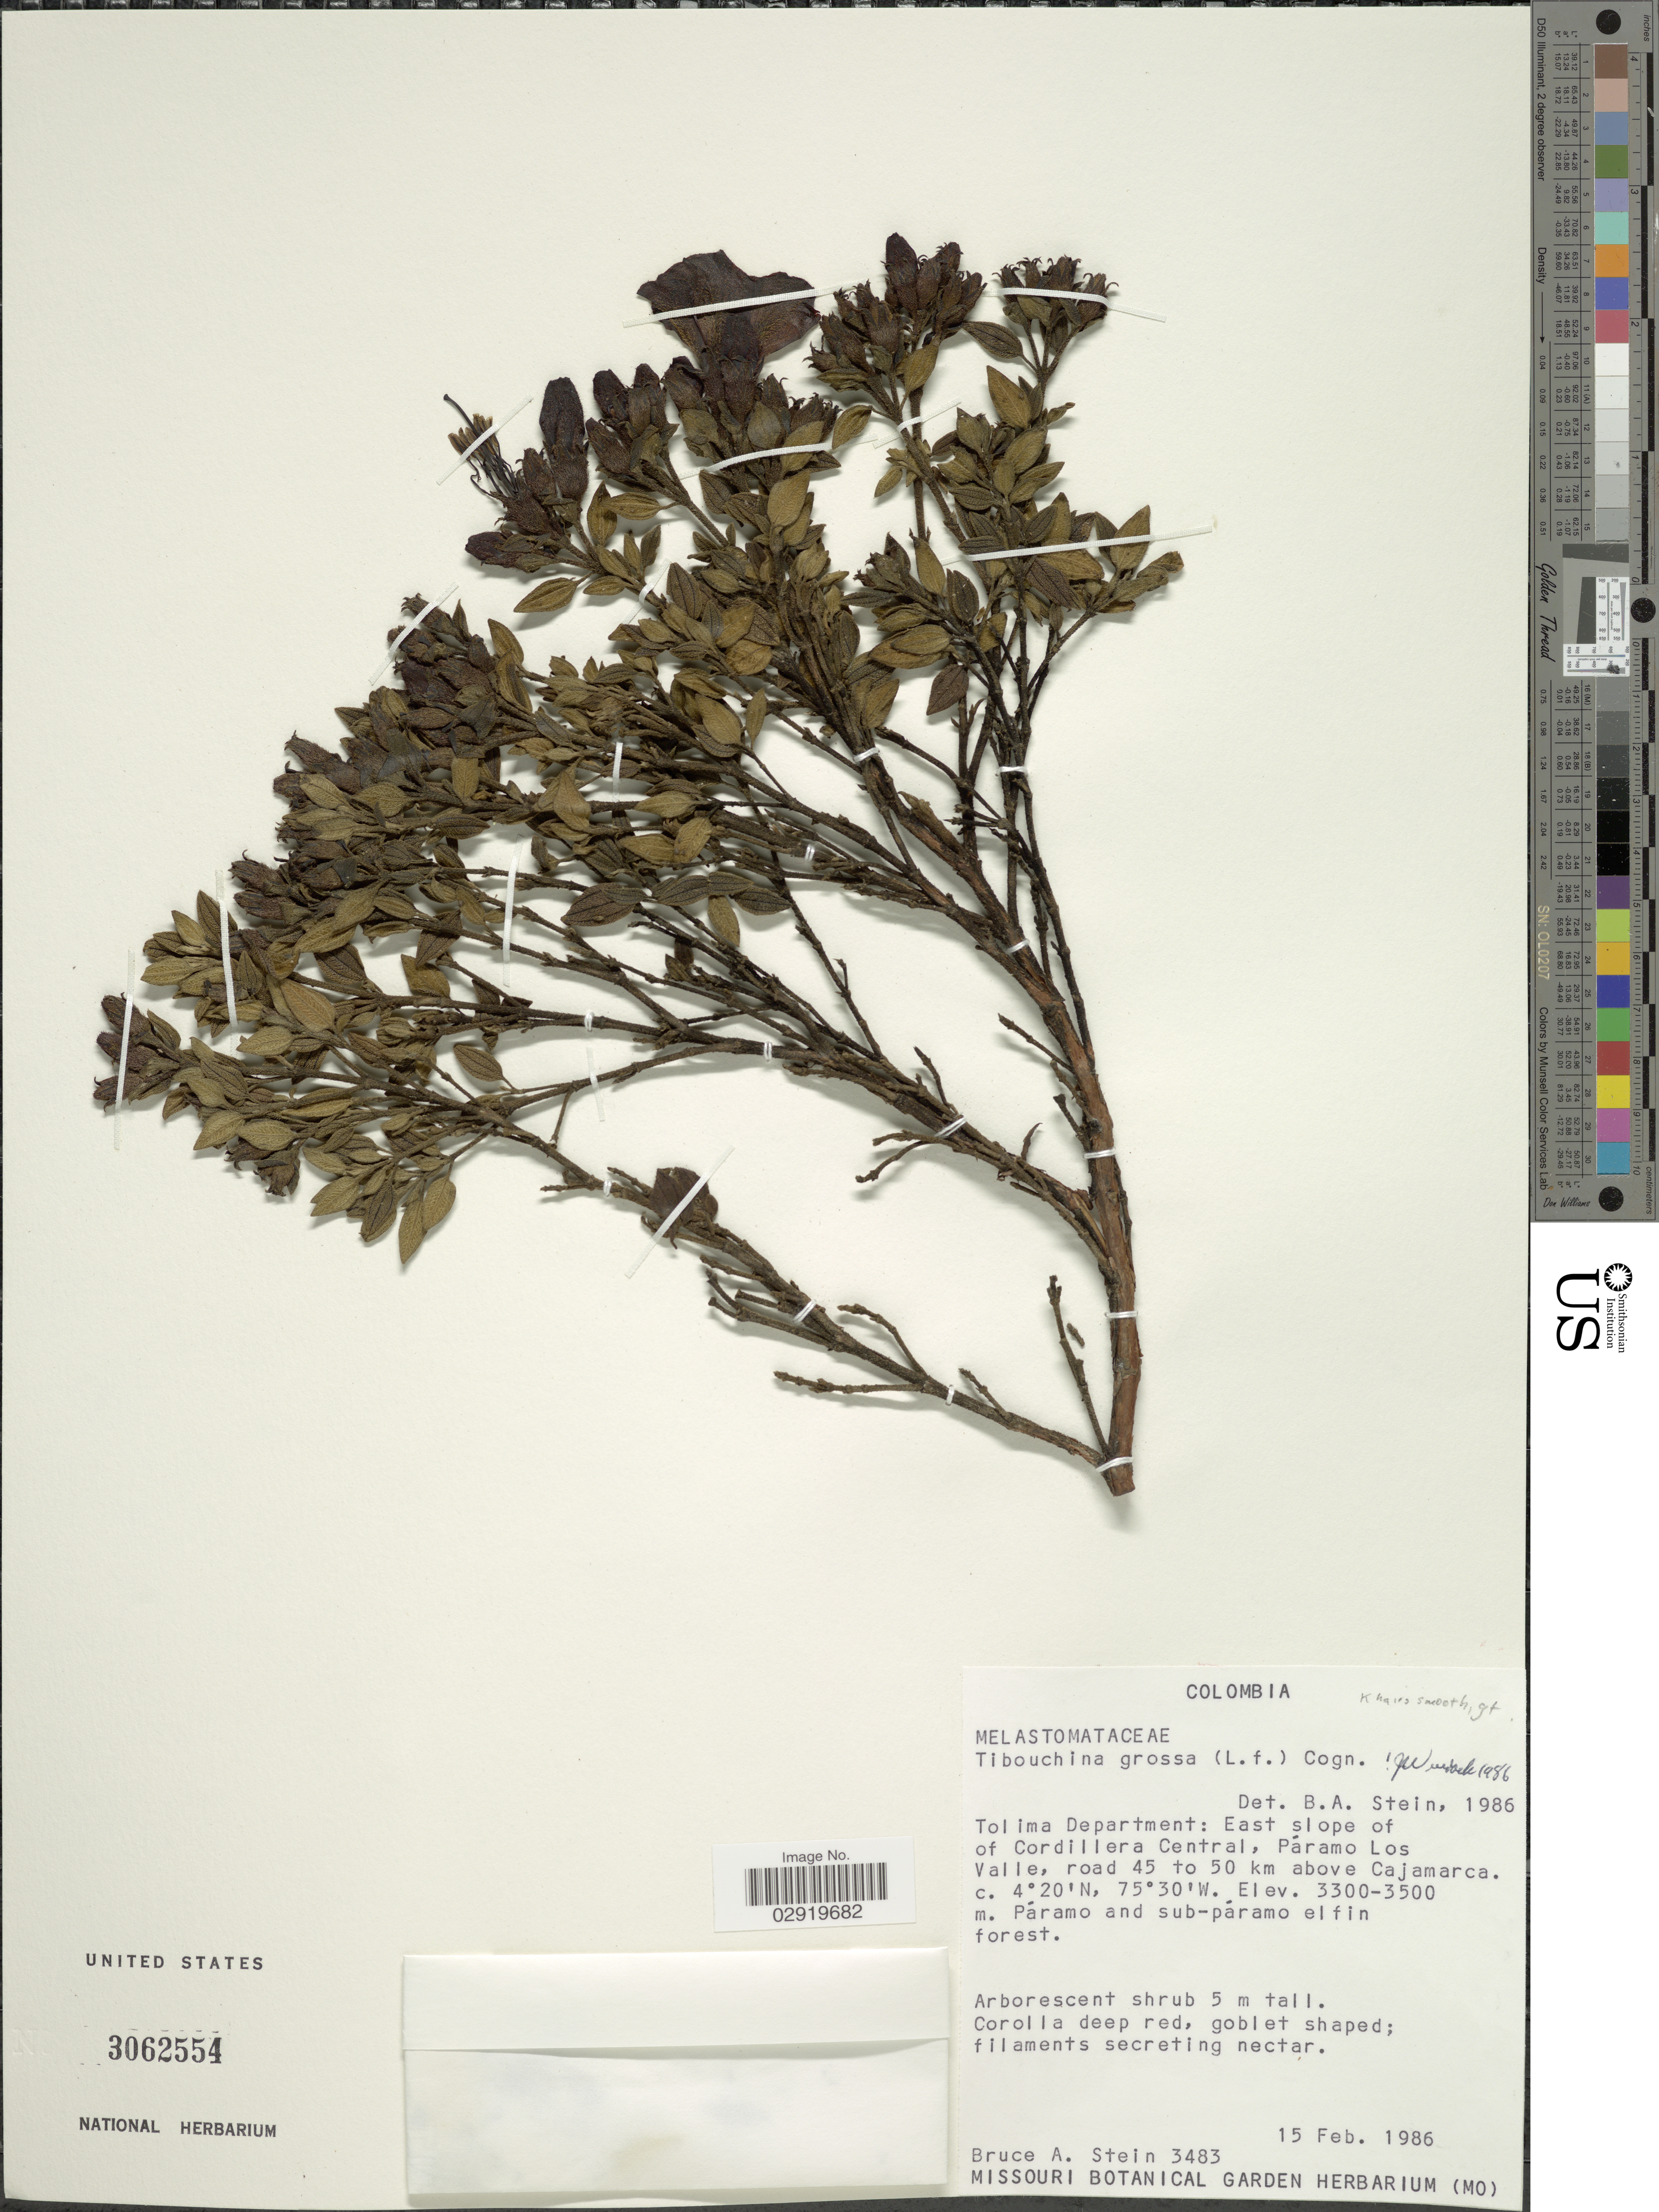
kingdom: Plantae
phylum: Tracheophyta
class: Magnoliopsida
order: Myrtales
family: Melastomataceae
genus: Chaetogastra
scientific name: Chaetogastra grossa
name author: (L. f.) P.J.F. Guim. & Michelang.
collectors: B. A. Stein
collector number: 3483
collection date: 1986-02-15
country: Colombia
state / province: Tolima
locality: Tolima Department: East slope of Cordillera Central, Páramo Los Valle, road 45 to 50 km above Cajamarca.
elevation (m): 3300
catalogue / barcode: US 3062554